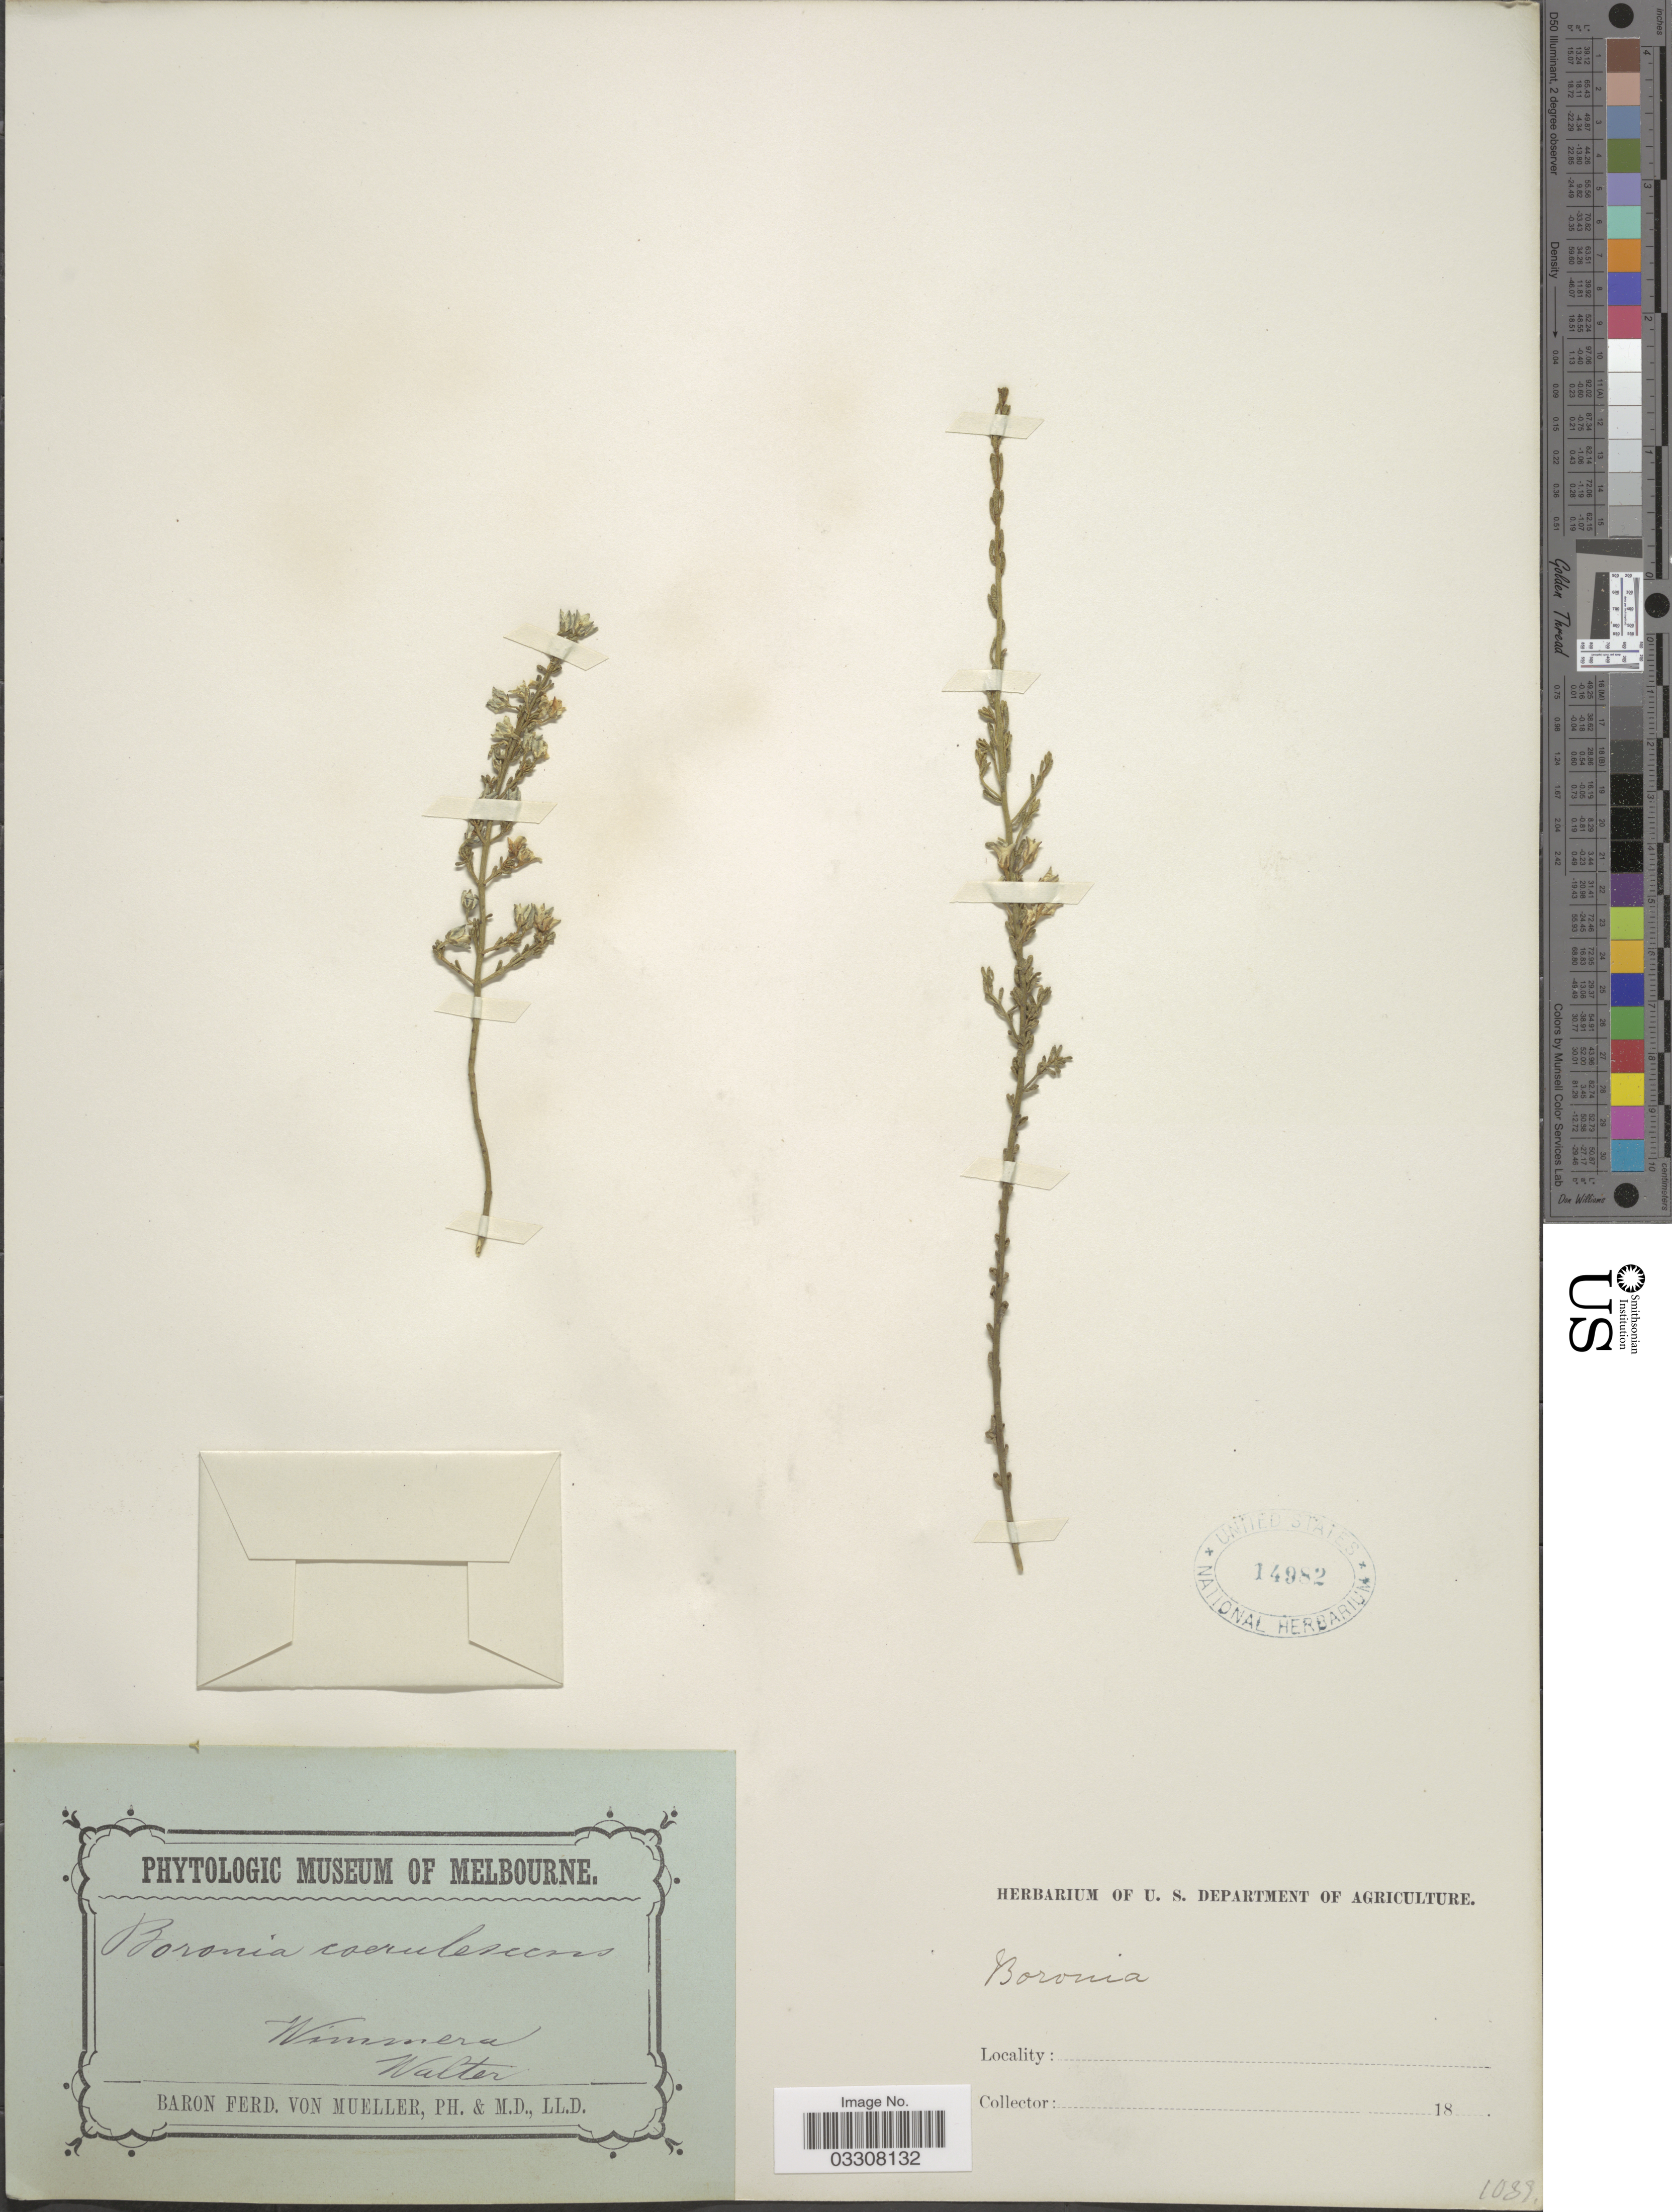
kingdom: Plantae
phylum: Tracheophyta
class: Magnoliopsida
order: Sapindales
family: Rutaceae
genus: Cyanothamnus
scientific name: Cyanothamnus coerulescens subsp. coerulescens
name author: (F. Muell.) Duretto & Heslewood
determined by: Strong, Mark T., (BOT), Smithsonian Institution - National Museum of Natural History (UNITED STATES)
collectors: Walter, --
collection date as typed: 18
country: Australia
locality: Wimmera.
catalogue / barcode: US 14982